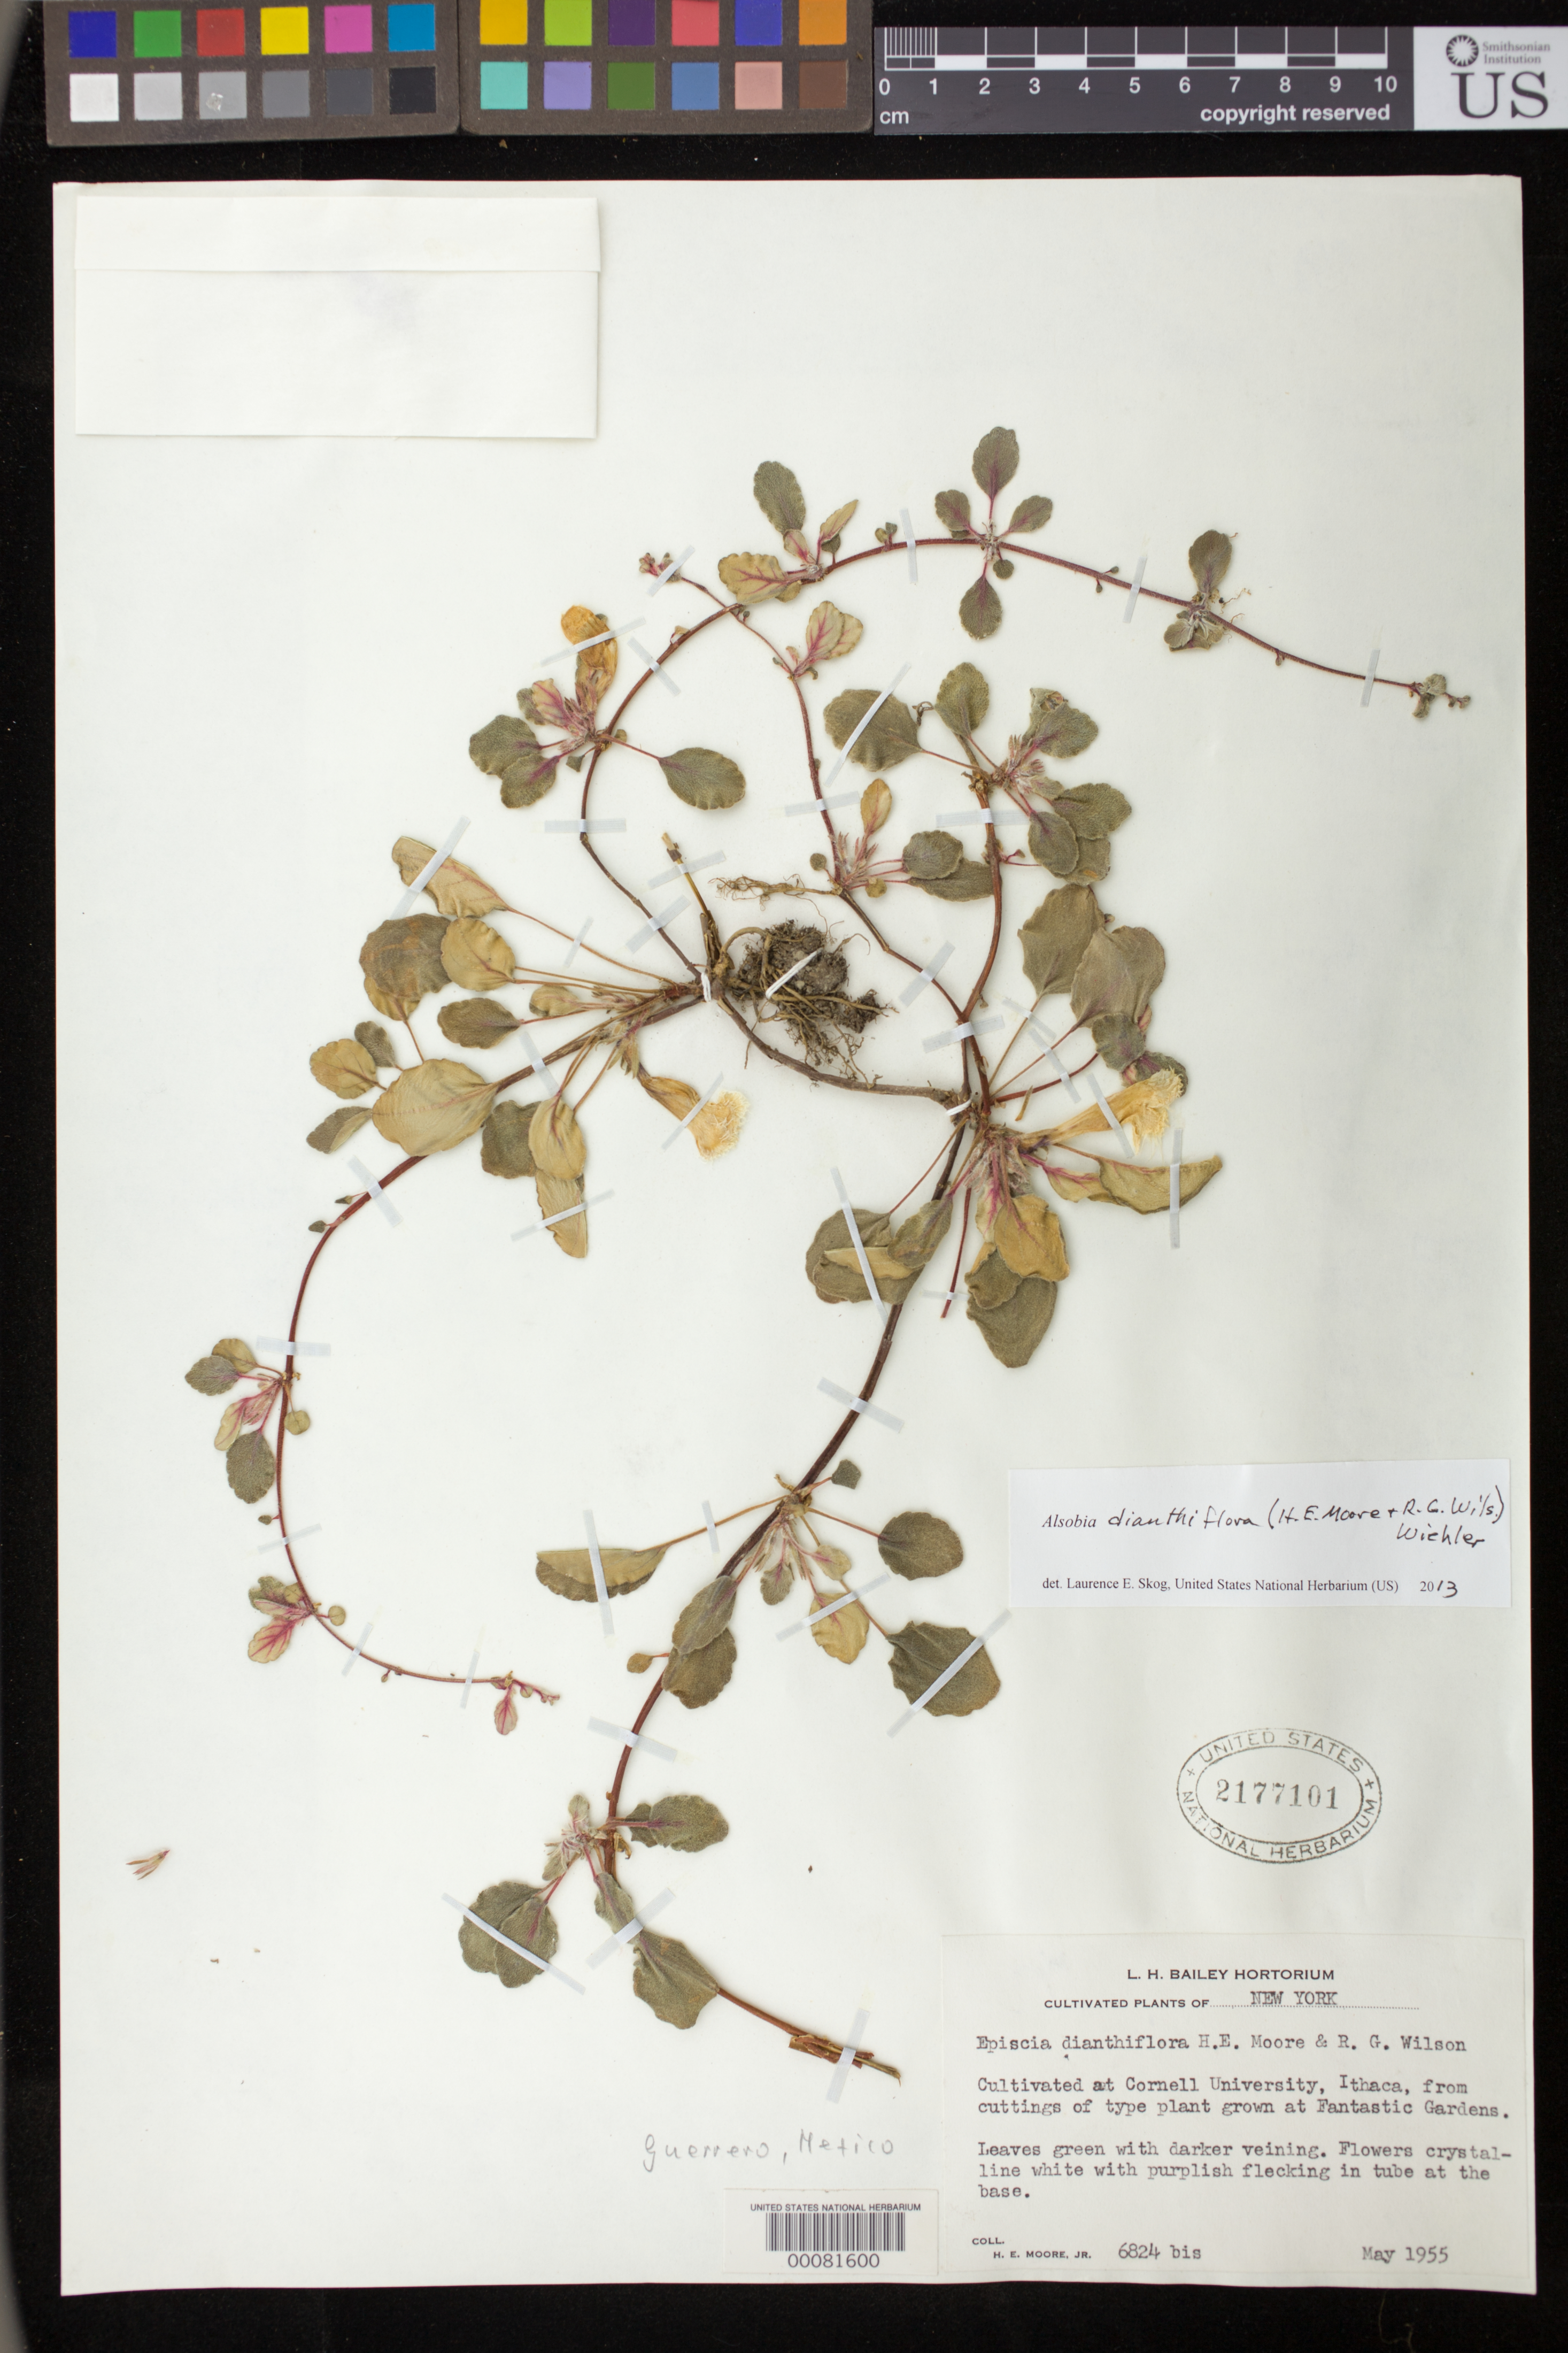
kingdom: Plantae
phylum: Tracheophyta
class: Magnoliopsida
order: Lamiales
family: Gesneriaceae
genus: Alsobia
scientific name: Alsobia dianthiflora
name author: (H.E. Moore & R.G. Wilson) Wiehler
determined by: Skog, Laurence E.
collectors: H. E. Moore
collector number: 6824 bis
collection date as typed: May 1955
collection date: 1955-05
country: Mexico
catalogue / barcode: US 2177101